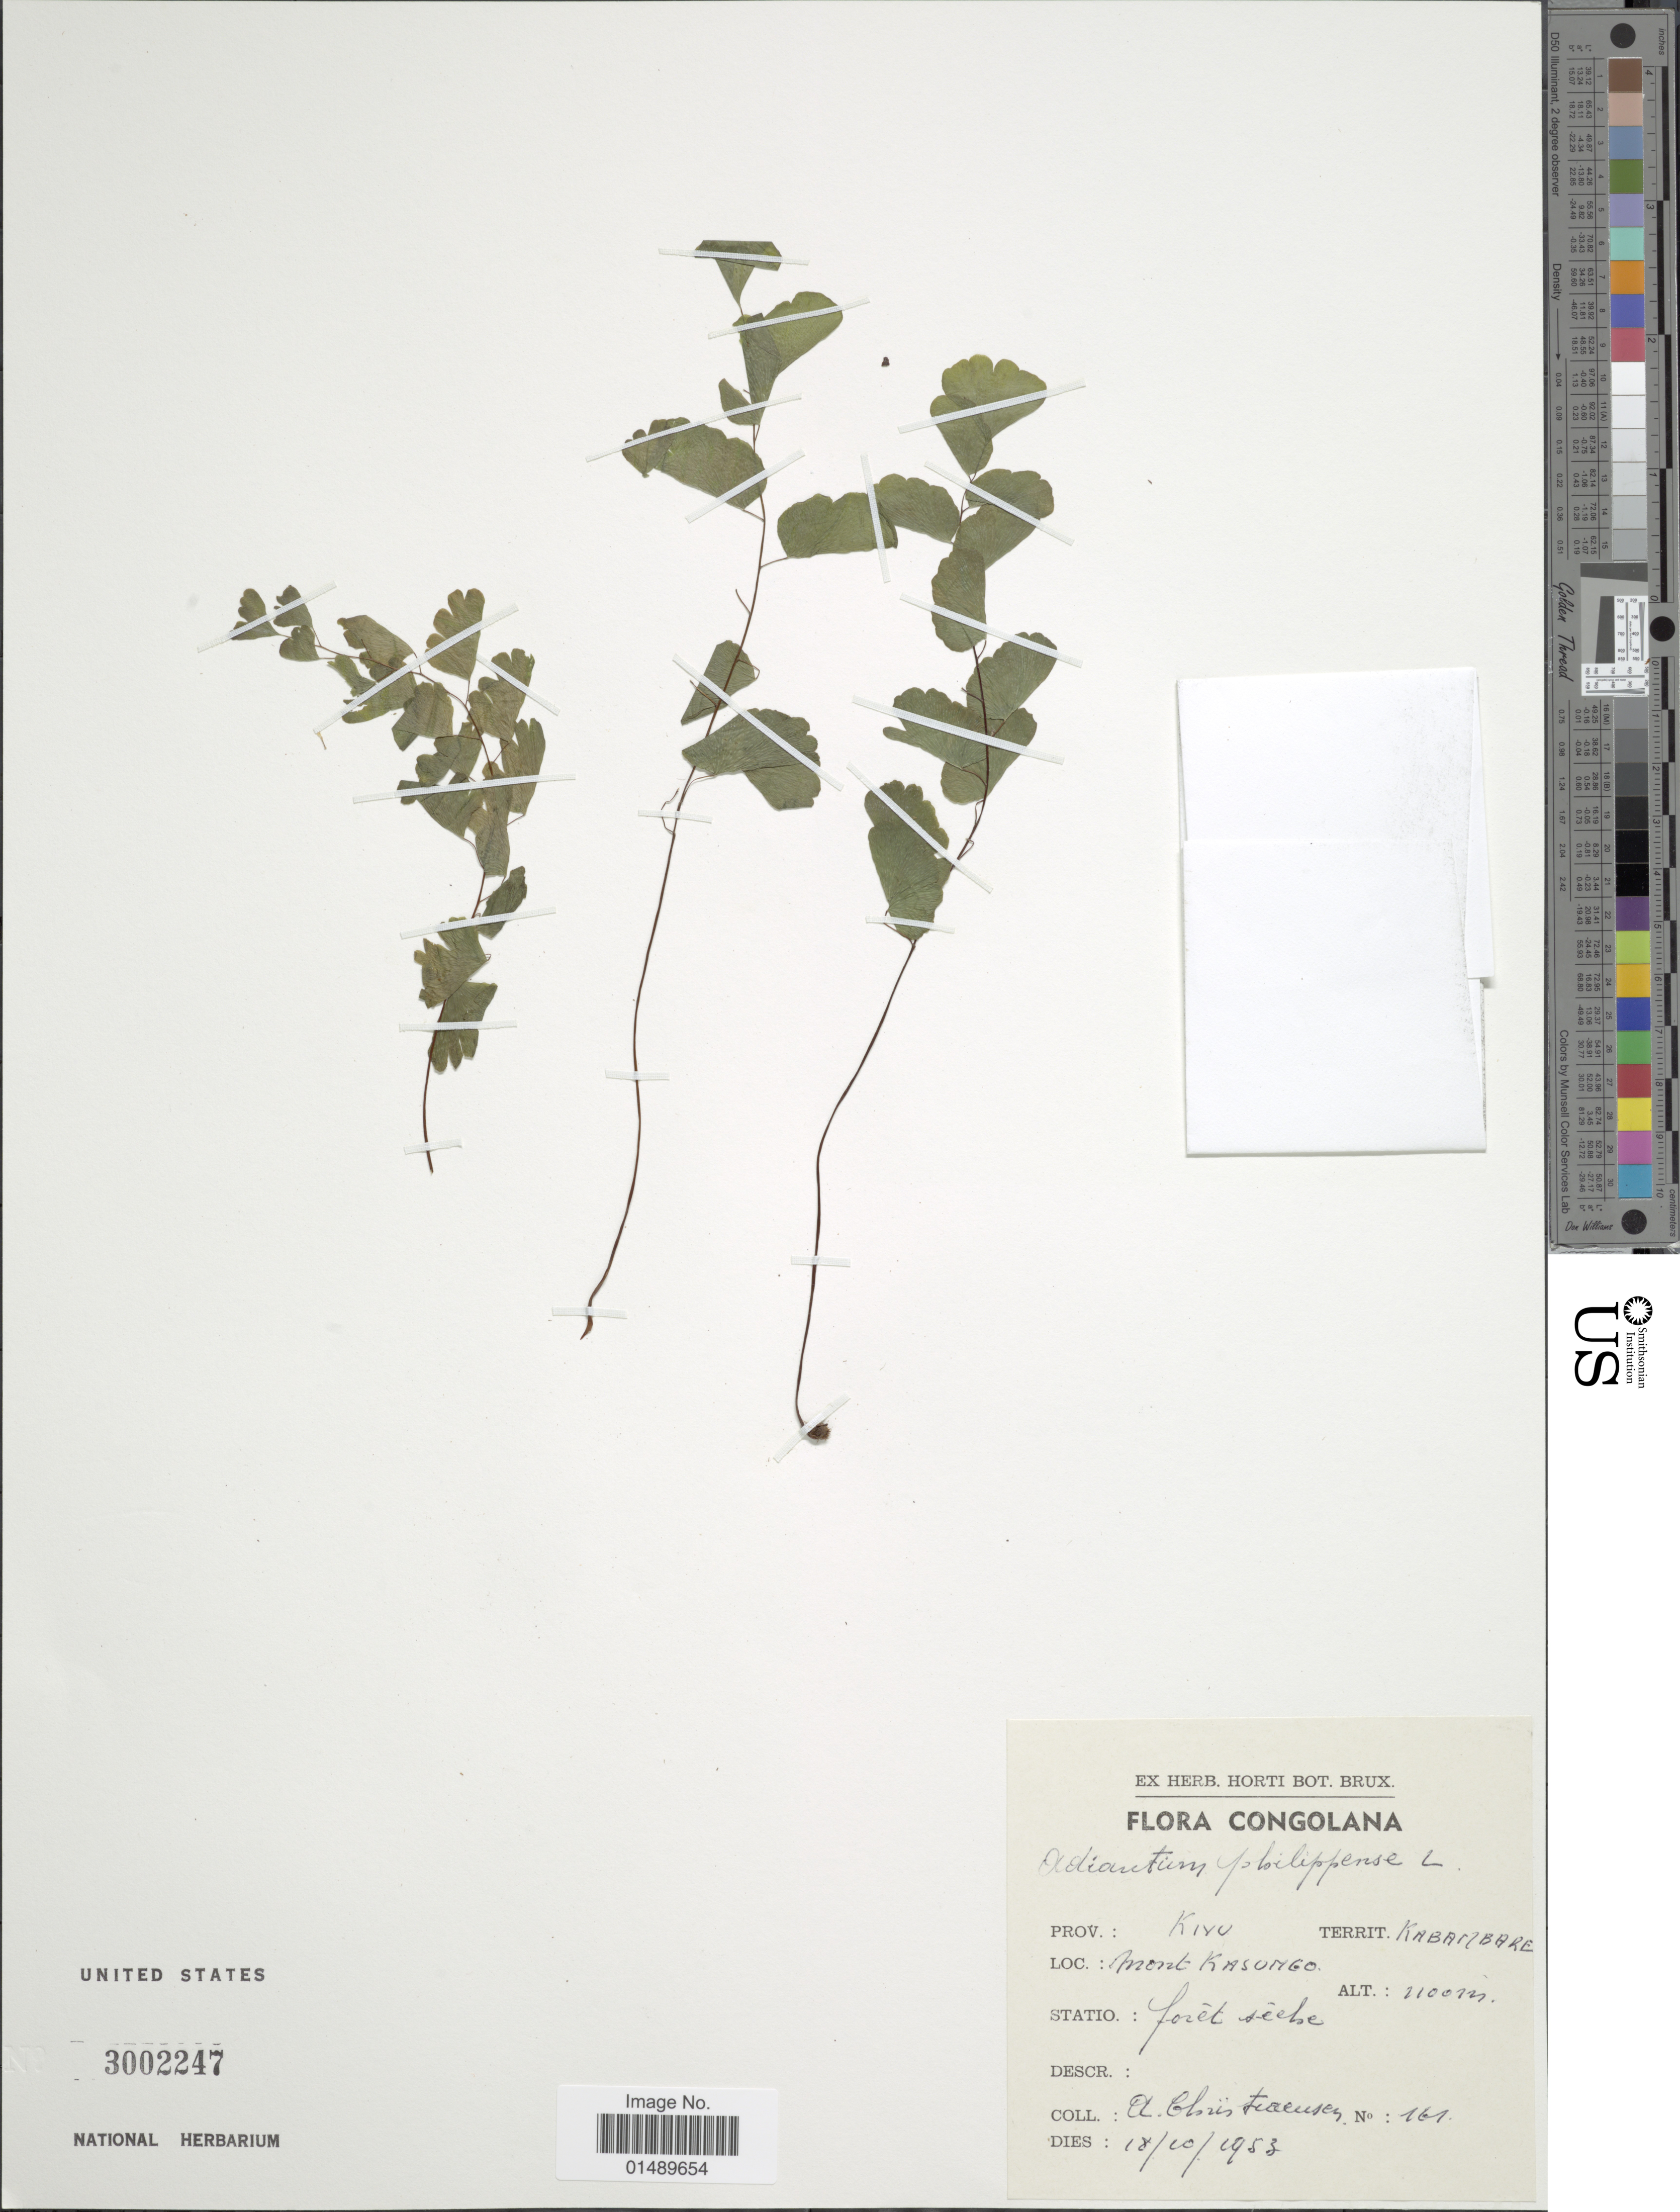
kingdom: Plantae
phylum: Tracheophyta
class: Polypodiopsida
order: Polypodiales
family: Pteridaceae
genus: Adiantum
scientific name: Adiantum philippense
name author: L.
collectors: A. Christiaensen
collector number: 161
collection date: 1953-10-18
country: Congo, Democratic Republic of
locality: Congolana, Prov.: Kivu, Territ. Kabambare, Loc.: Mont Kasongo. [interpreted]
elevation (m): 1100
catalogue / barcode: US 300247